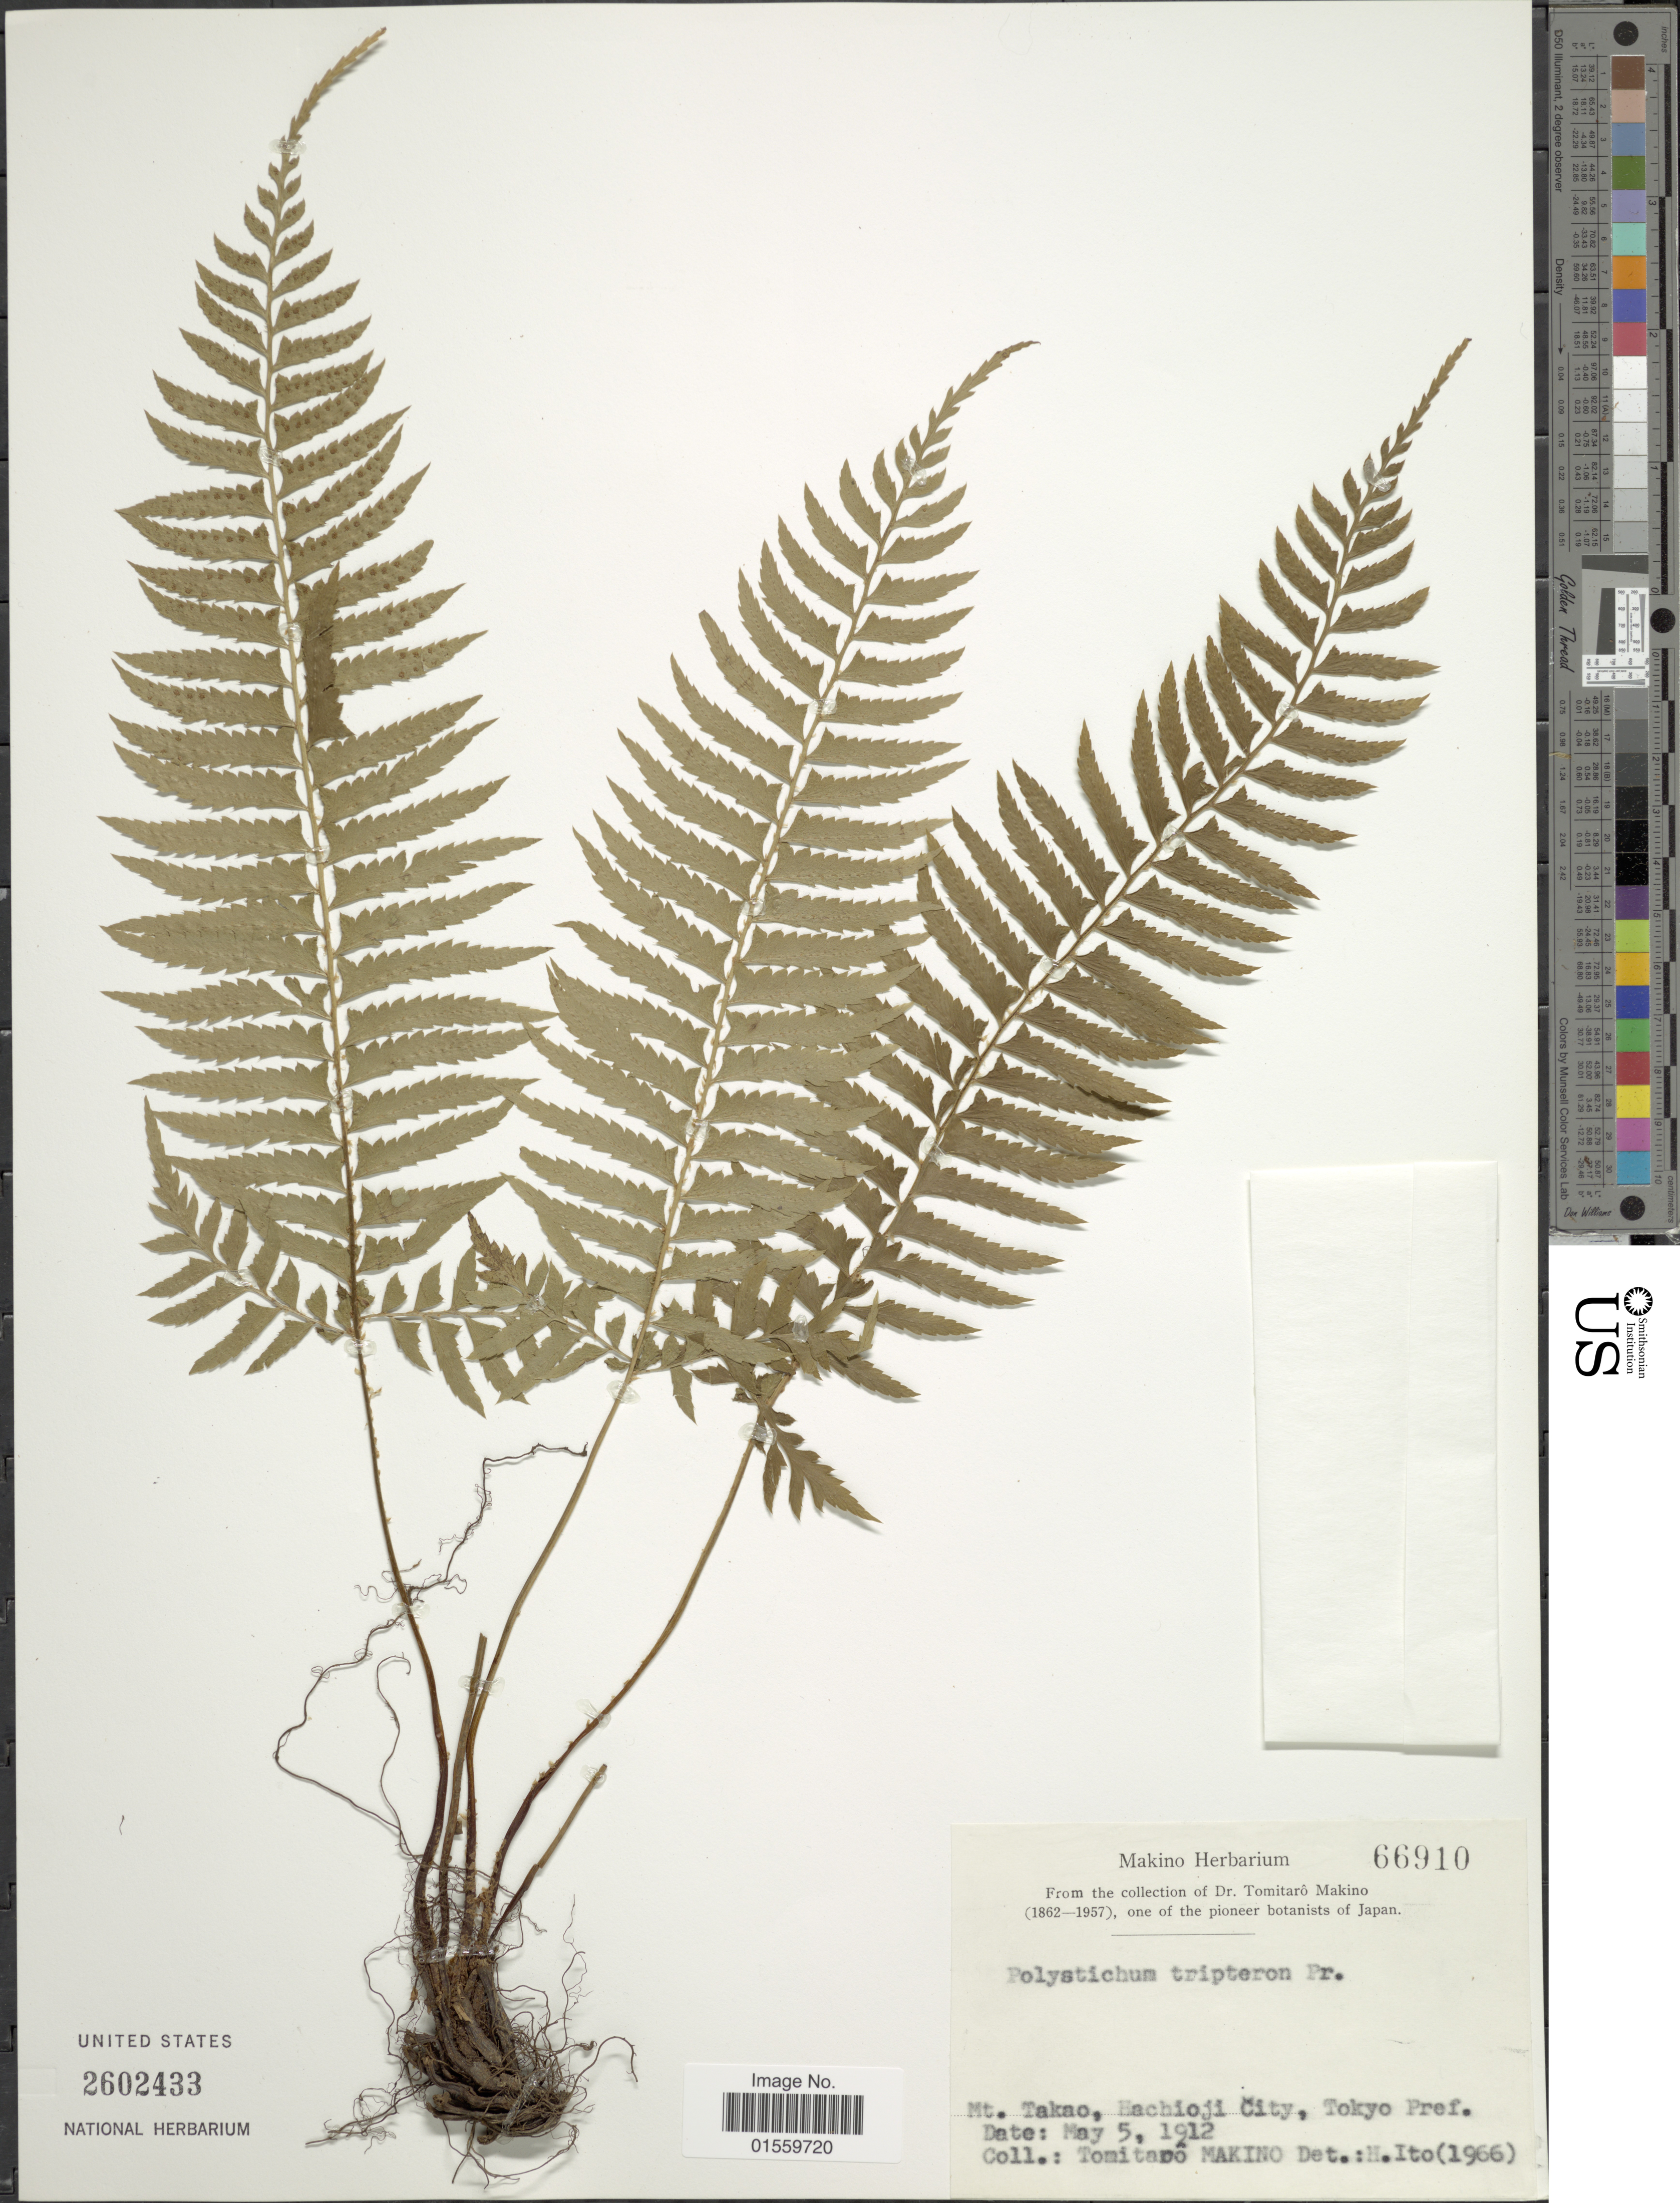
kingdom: Plantae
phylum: Tracheophyta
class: Polypodiopsida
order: Polypodiales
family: Dryopteridaceae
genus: Polystichum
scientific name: Polystichum tripteron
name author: (Kunze) C. Presl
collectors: T. Makino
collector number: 66910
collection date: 1912-05-05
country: Japan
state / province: Tokyo, Federal City of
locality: Mt. Takao, Hachioji City, tokyo Pref.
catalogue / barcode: US 2602433